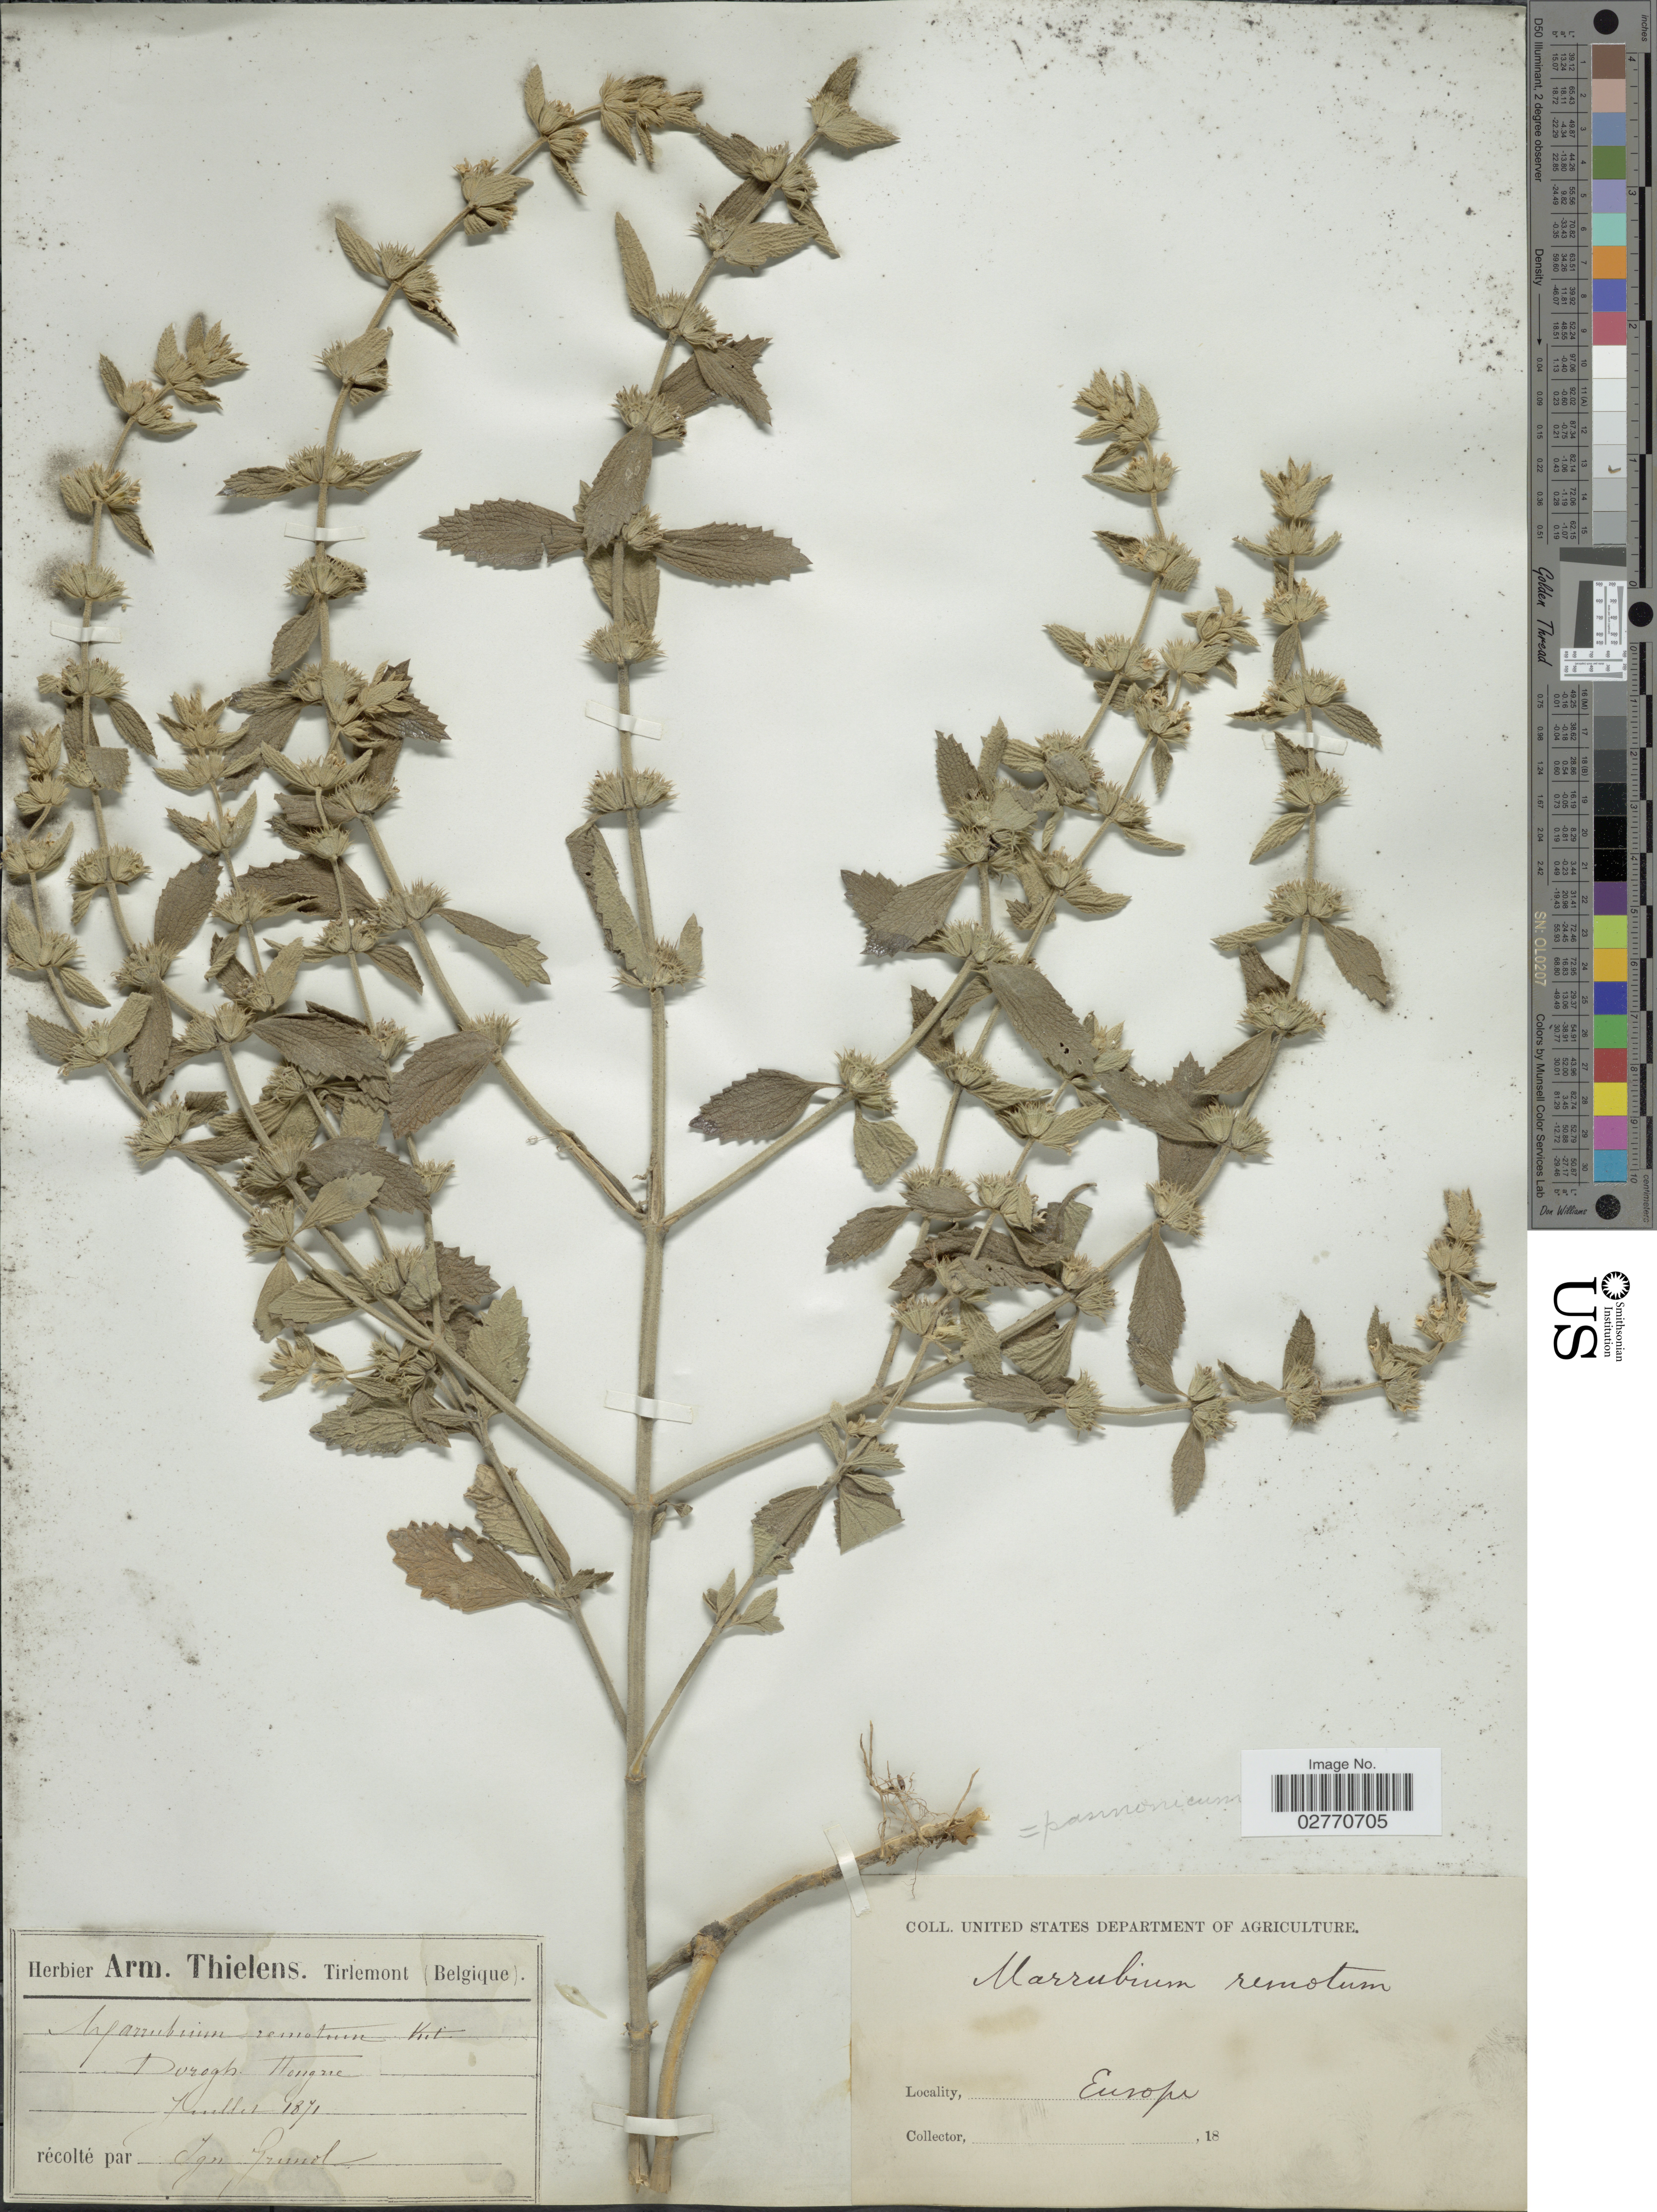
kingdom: Plantae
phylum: Tracheophyta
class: Magnoliopsida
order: Lamiales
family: Lamiaceae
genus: Marrubium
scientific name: Marrubium remotum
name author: Janka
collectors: I. Grundl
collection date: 1871-07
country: Hungary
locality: Durogh [interpreted], Hongree